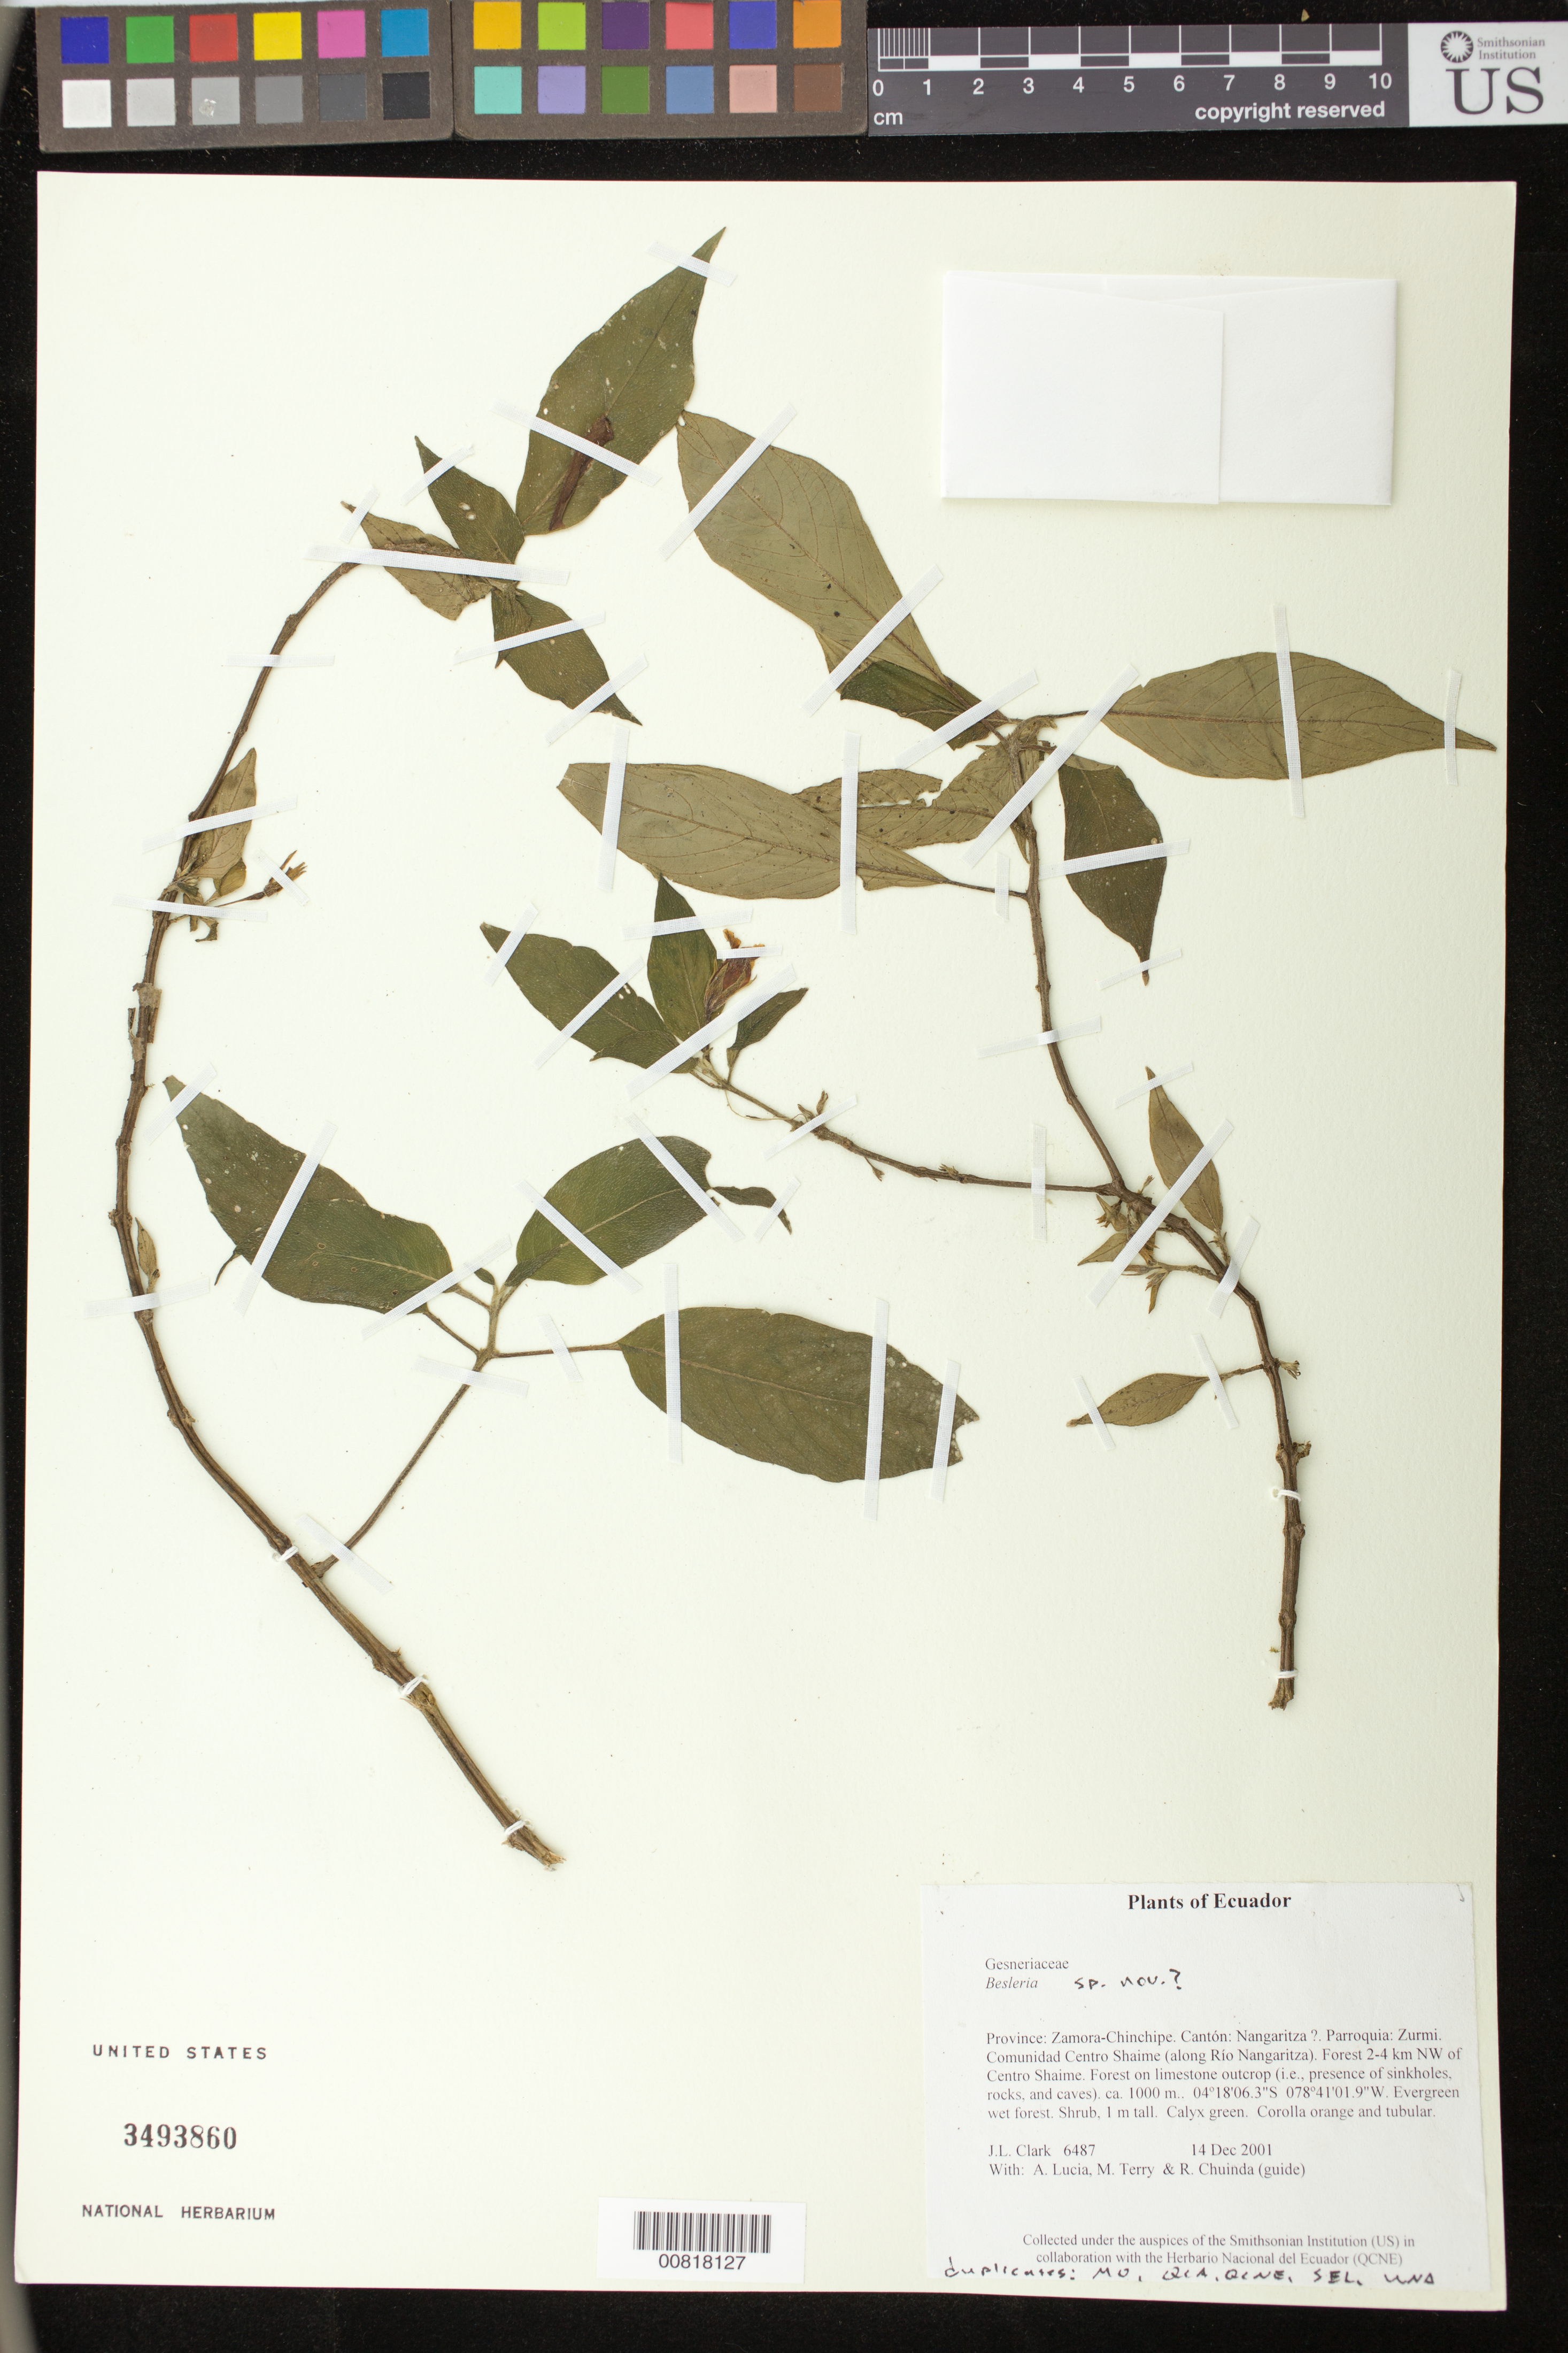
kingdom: Plantae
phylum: Tracheophyta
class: Magnoliopsida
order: Lamiales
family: Gesneriaceae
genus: Besleria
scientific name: Besleria sp.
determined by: Clark, J. L., (SEL), The Marie Selby Botanical Garden (UNITED STATES)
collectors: J. L. Clark, A. Lucia, M. Terry & R. Chuinda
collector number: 6487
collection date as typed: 14 Dec 2001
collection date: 2001-12-14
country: Ecuador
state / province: Zamora-Chinchipe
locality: Nangaritza. Parroquia: Zurmi. Comunidad Centro Shaime (along Río Nangaritza). Forest 2-4 km NW of Centro Shaime. Forest on limestone outcrop (i.e., presence of sinkholes, rocks, and caves).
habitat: Evergreen wet forest.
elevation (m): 1000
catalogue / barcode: US 3493860